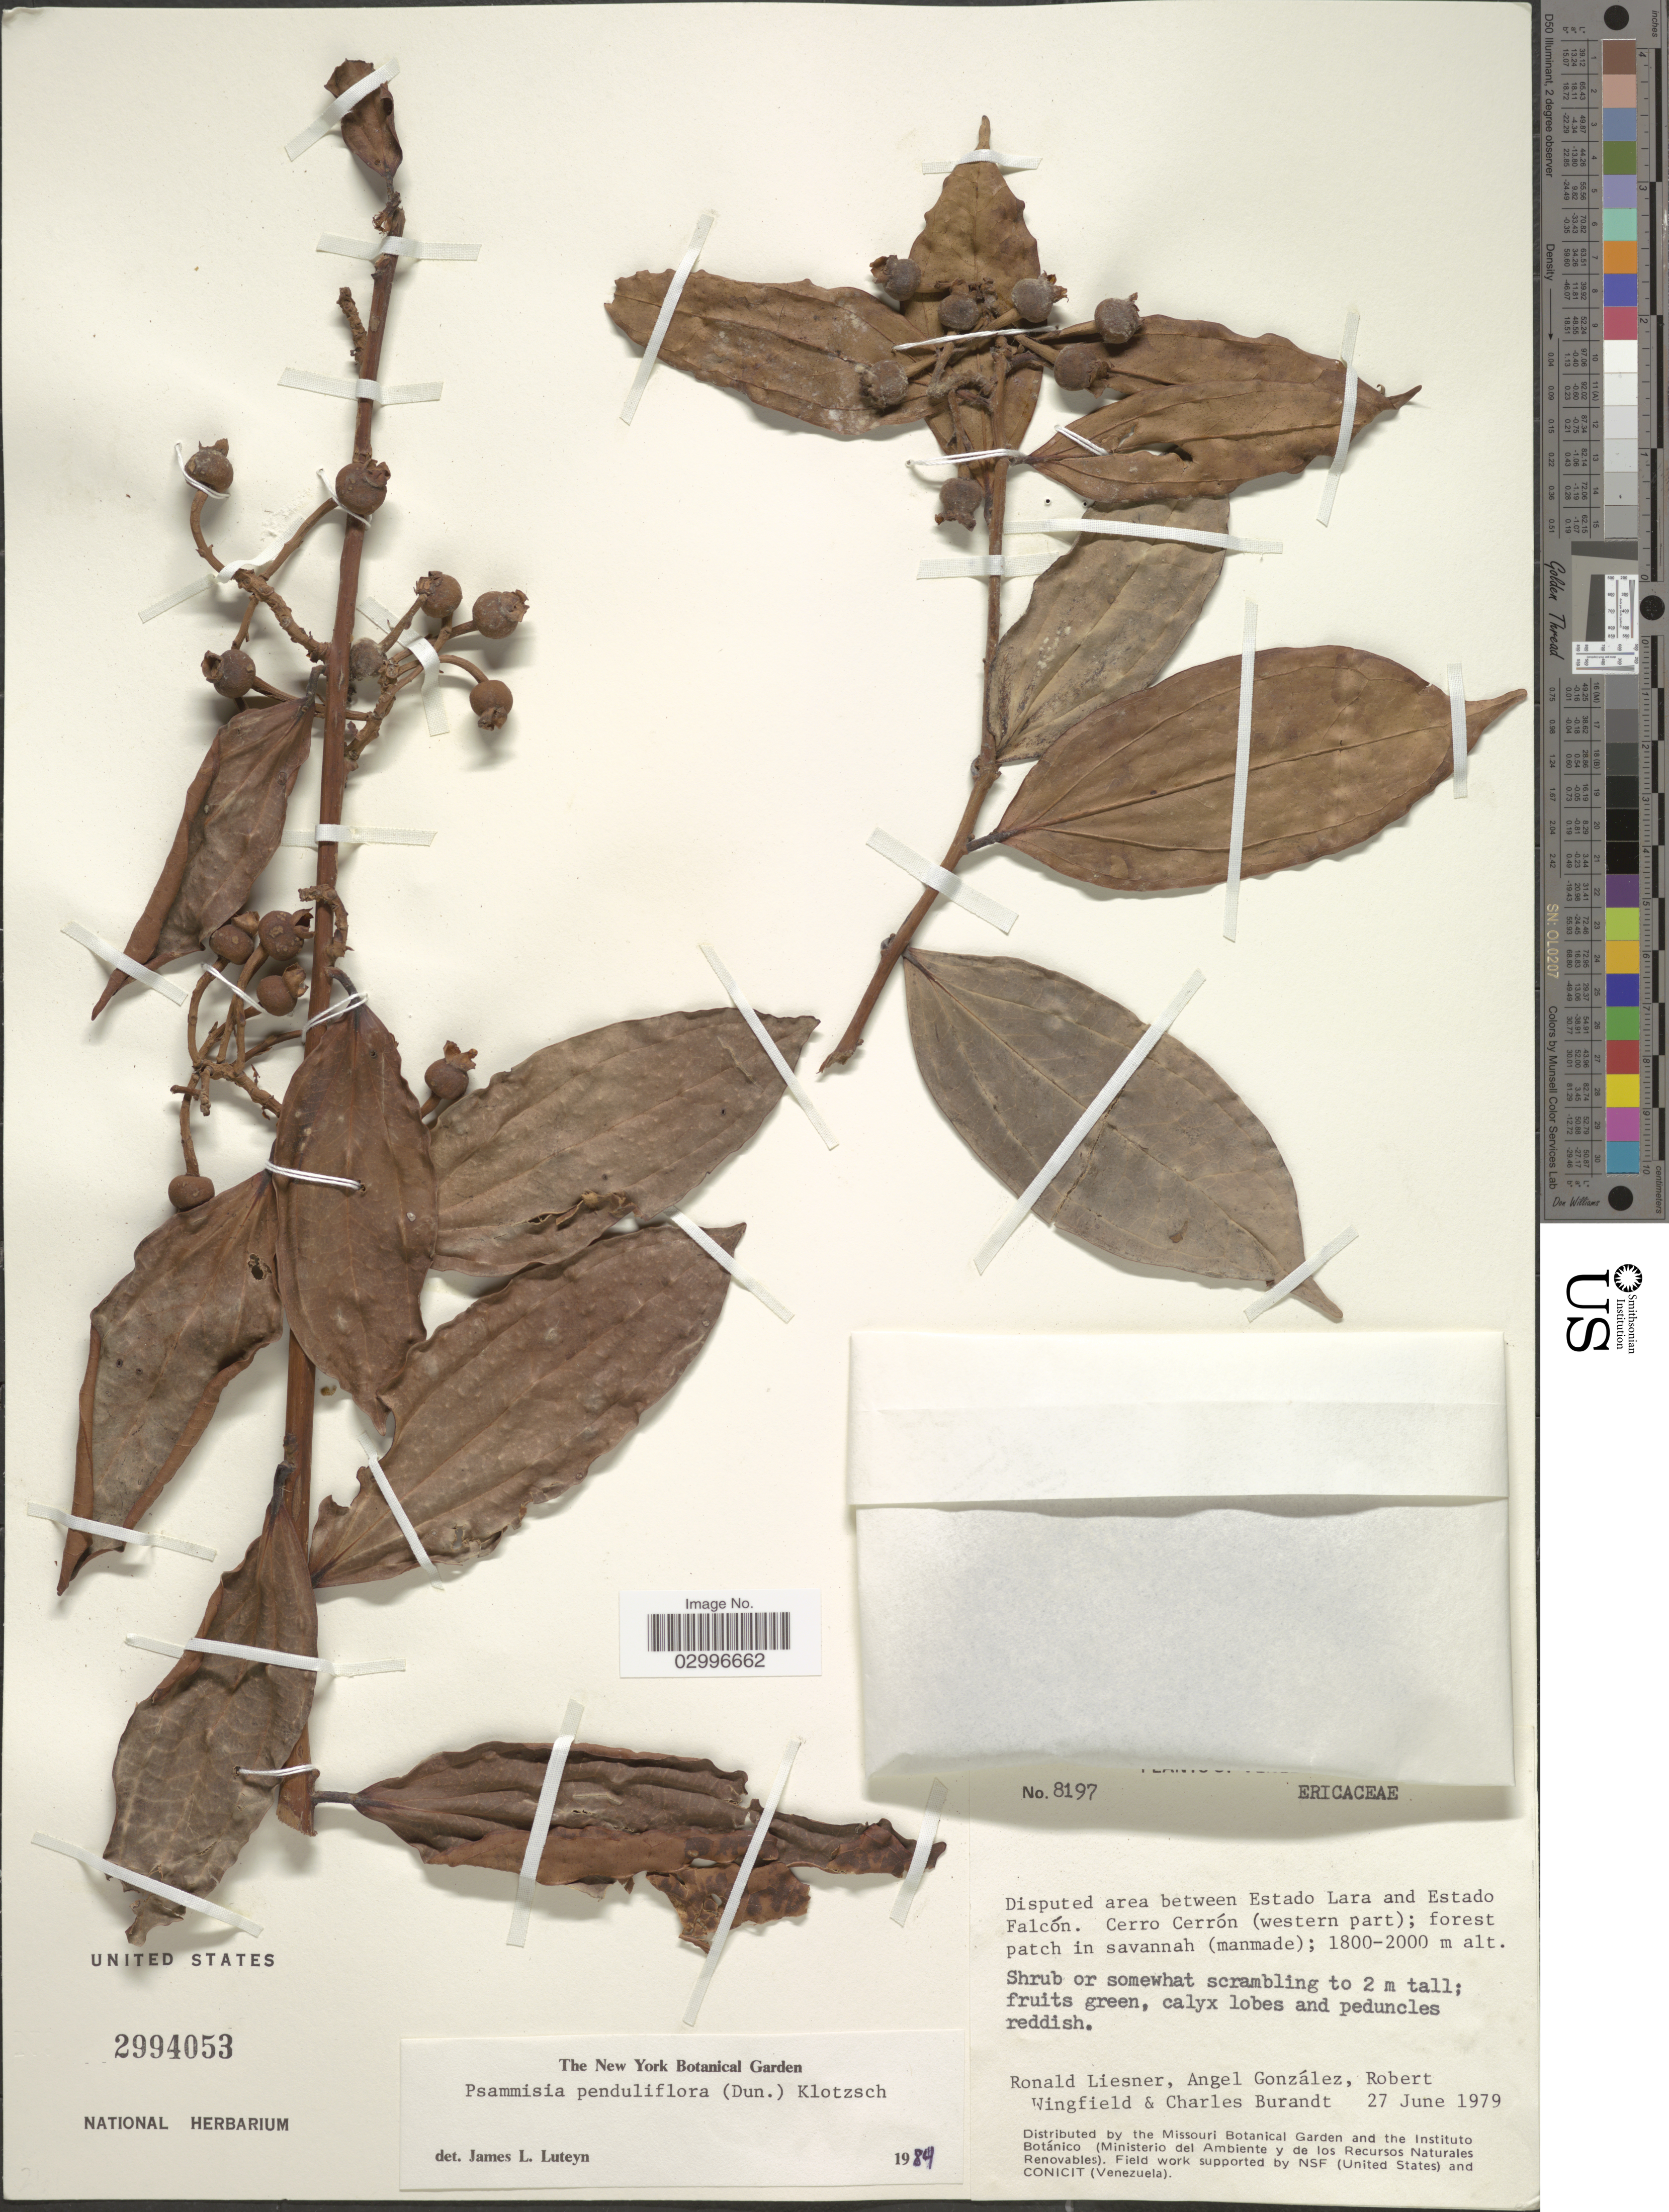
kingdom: Plantae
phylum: Tracheophyta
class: Magnoliopsida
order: Ericales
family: Ericaceae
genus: Psammisia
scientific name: Psammisia penduliflora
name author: (Dunal) Klotzsch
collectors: R. L. Liesner, A. C. González, R. C. Wingfield & C. Burandt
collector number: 8197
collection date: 1979-06-27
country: Venezuela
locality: Disputed area between Estado Lara and Estado Falcón. Cerro Cerrón (western part); forest patch in savannah (manmade).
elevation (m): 1800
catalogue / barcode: US 2994053